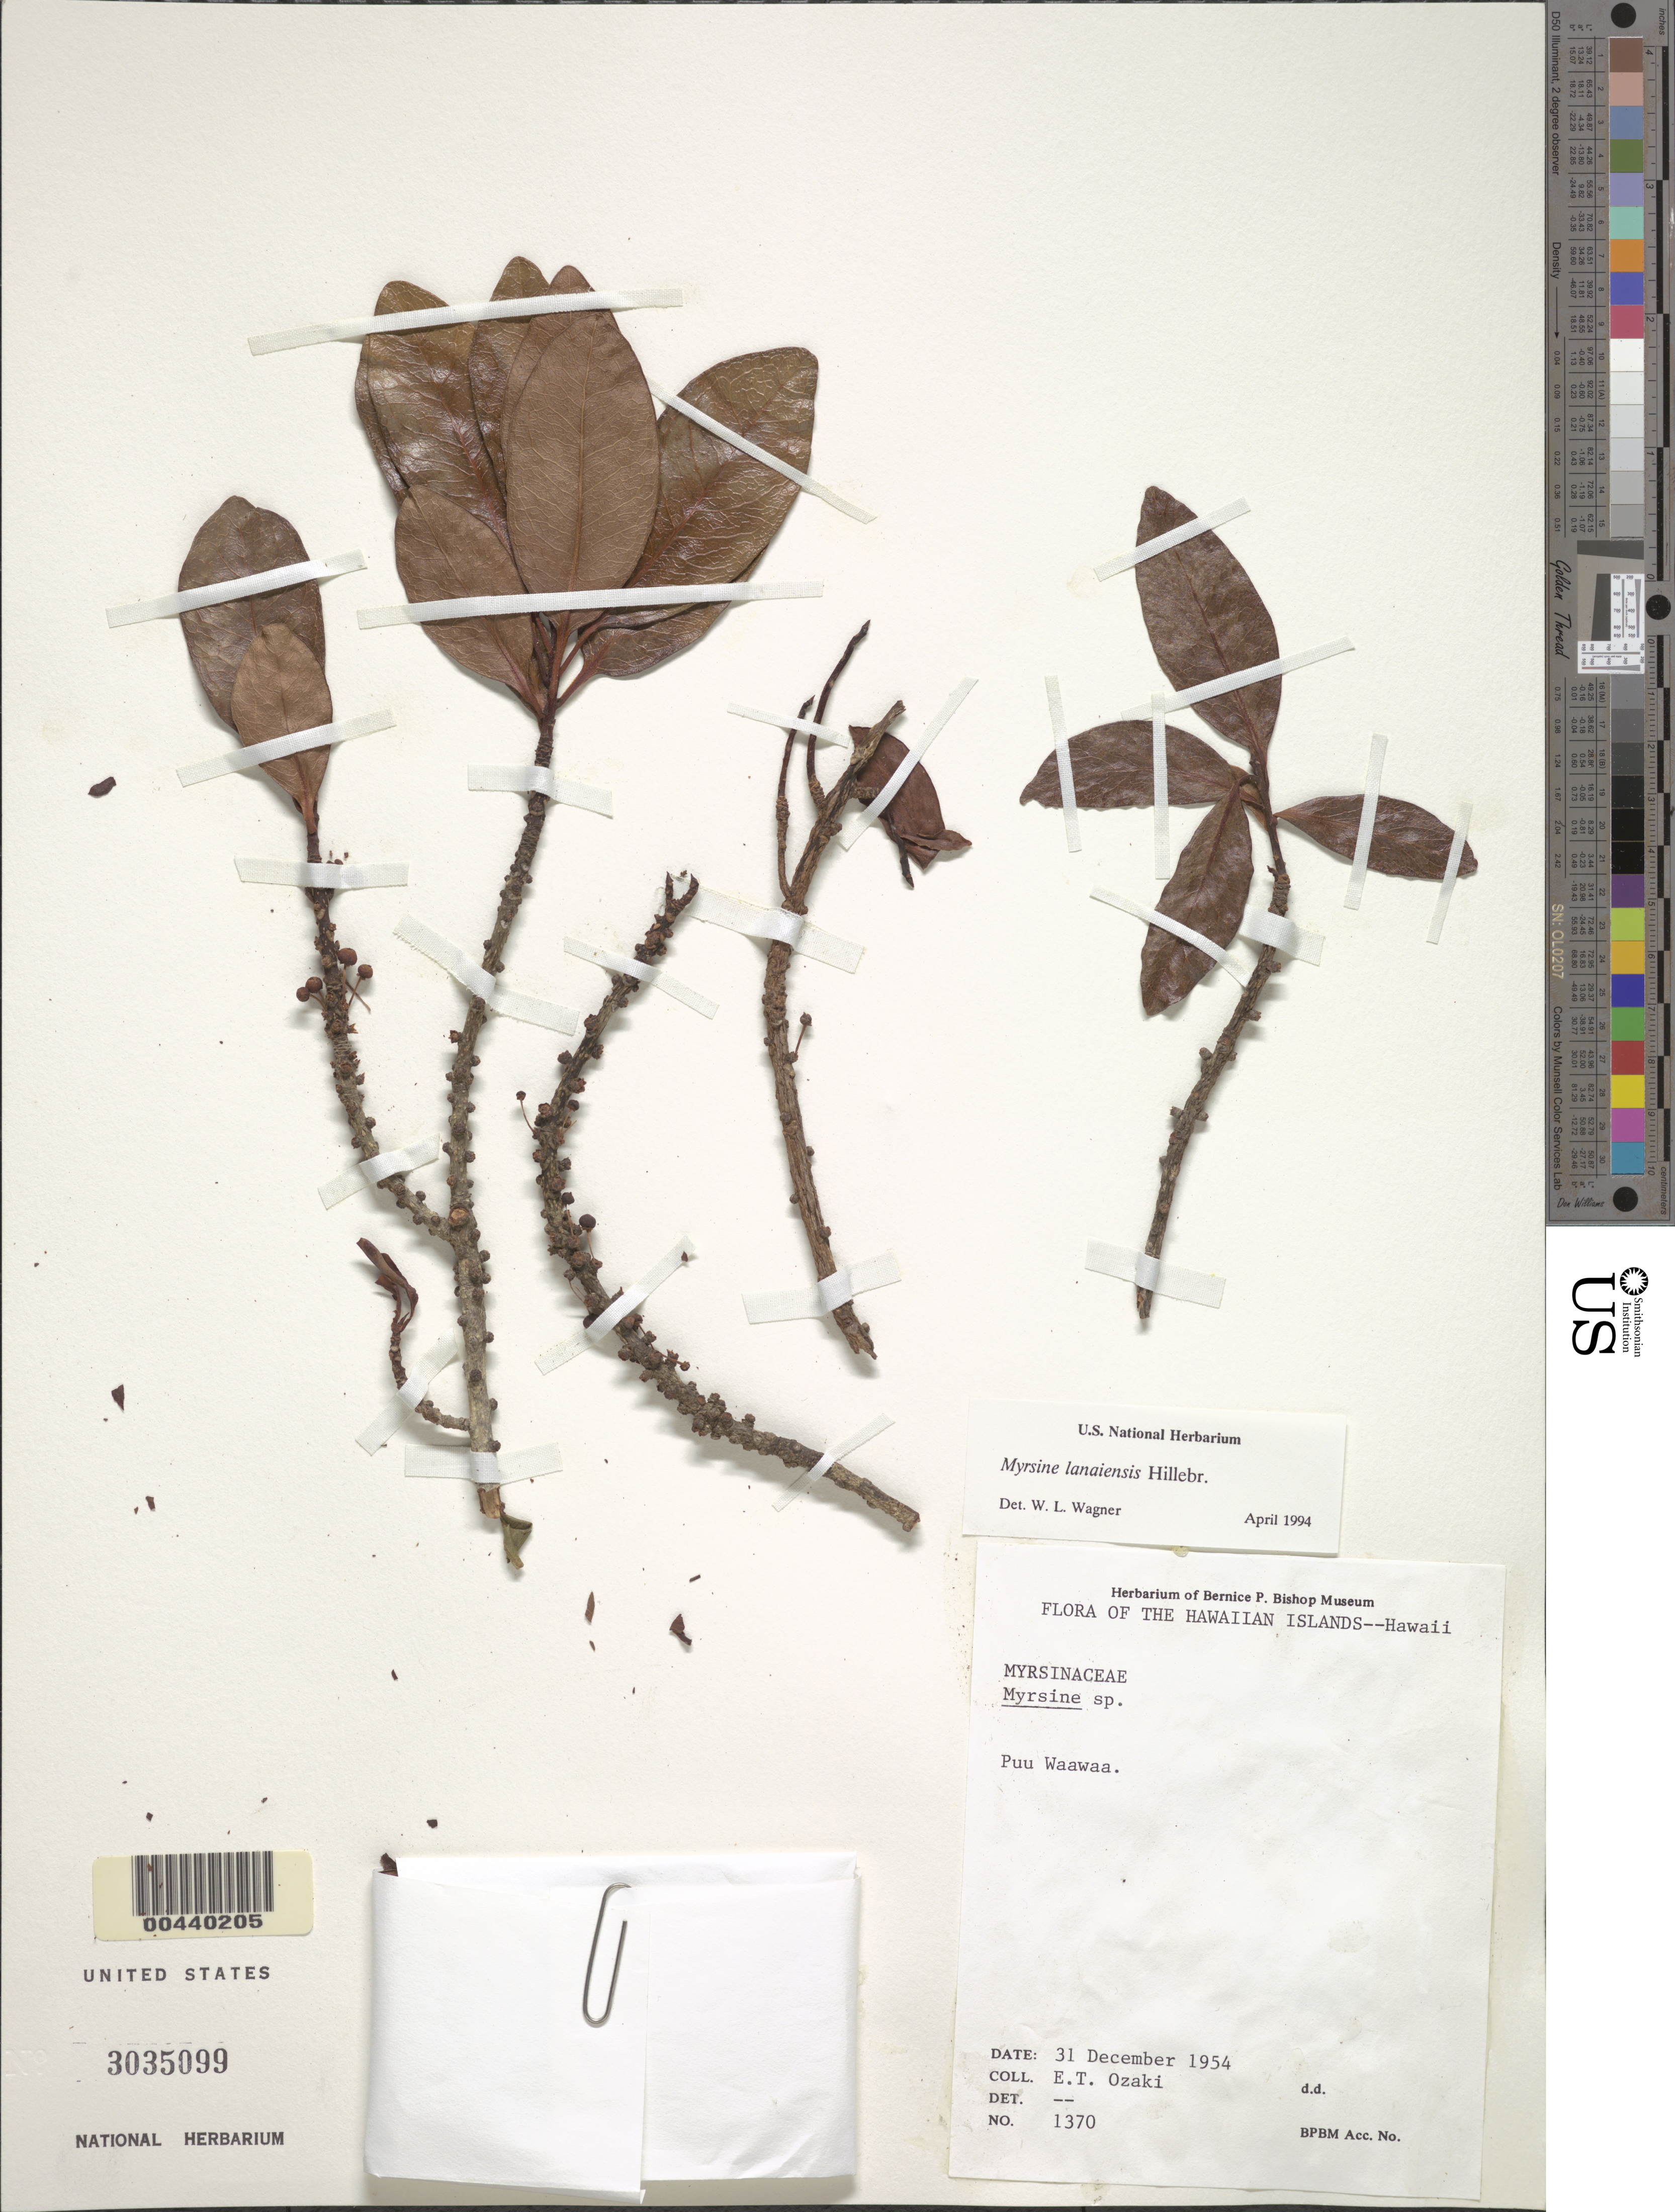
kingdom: Plantae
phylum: Tracheophyta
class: Magnoliopsida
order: Ericales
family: Primulaceae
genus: Myrsine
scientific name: Myrsine lanaiensis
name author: Hillebr.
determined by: Wagner, W. L., (BOT), Smithsonian Institution - National Museum of Natural History (UNITED STATES)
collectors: E. Ozaki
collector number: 1370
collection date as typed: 31 Dec 1954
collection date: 1954-12-31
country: United States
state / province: Hawaii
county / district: Hawaii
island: Hawaii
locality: Puu Waawaa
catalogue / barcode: US 3035099